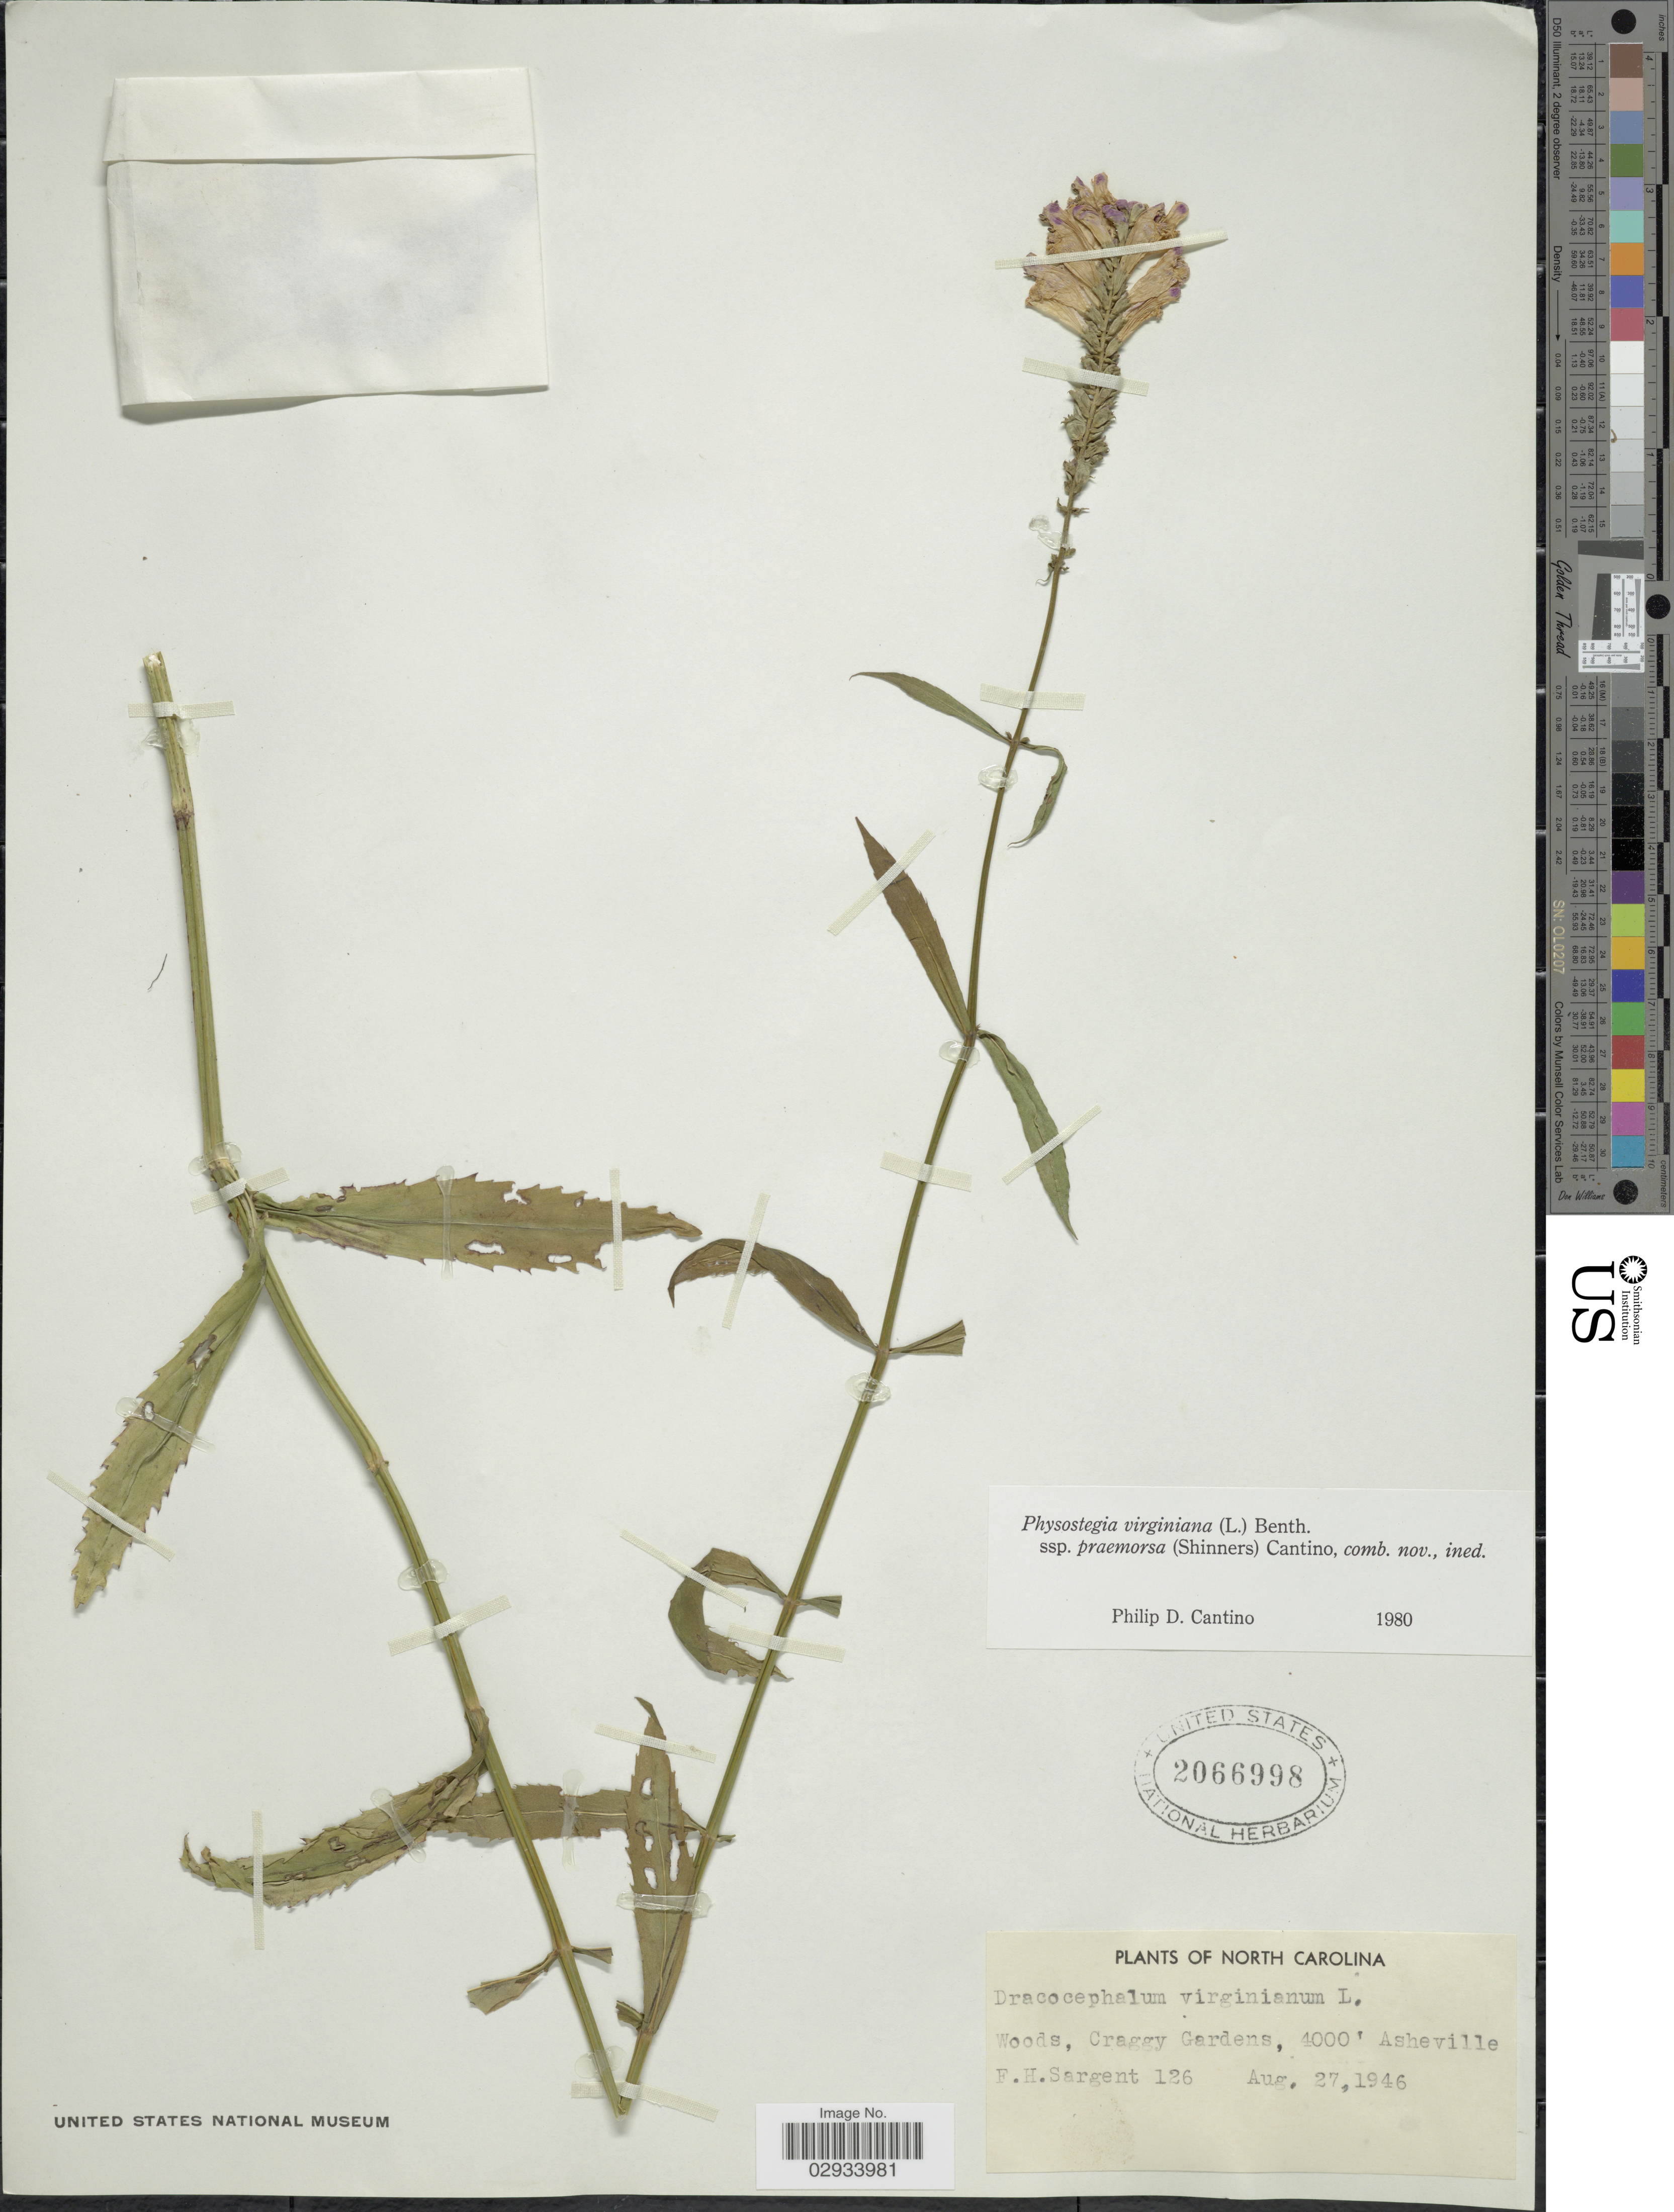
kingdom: Plantae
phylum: Tracheophyta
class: Magnoliopsida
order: Lamiales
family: Lamiaceae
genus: Physostegia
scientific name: Physostegia virginiana subsp. praemorsa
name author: (Shinners) P.D. Cantino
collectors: F. H. Sargent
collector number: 126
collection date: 1946-08-27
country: United States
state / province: North Carolina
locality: Woods, Craggy Gardens, Asheville.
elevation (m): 1219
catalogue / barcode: US 2066998